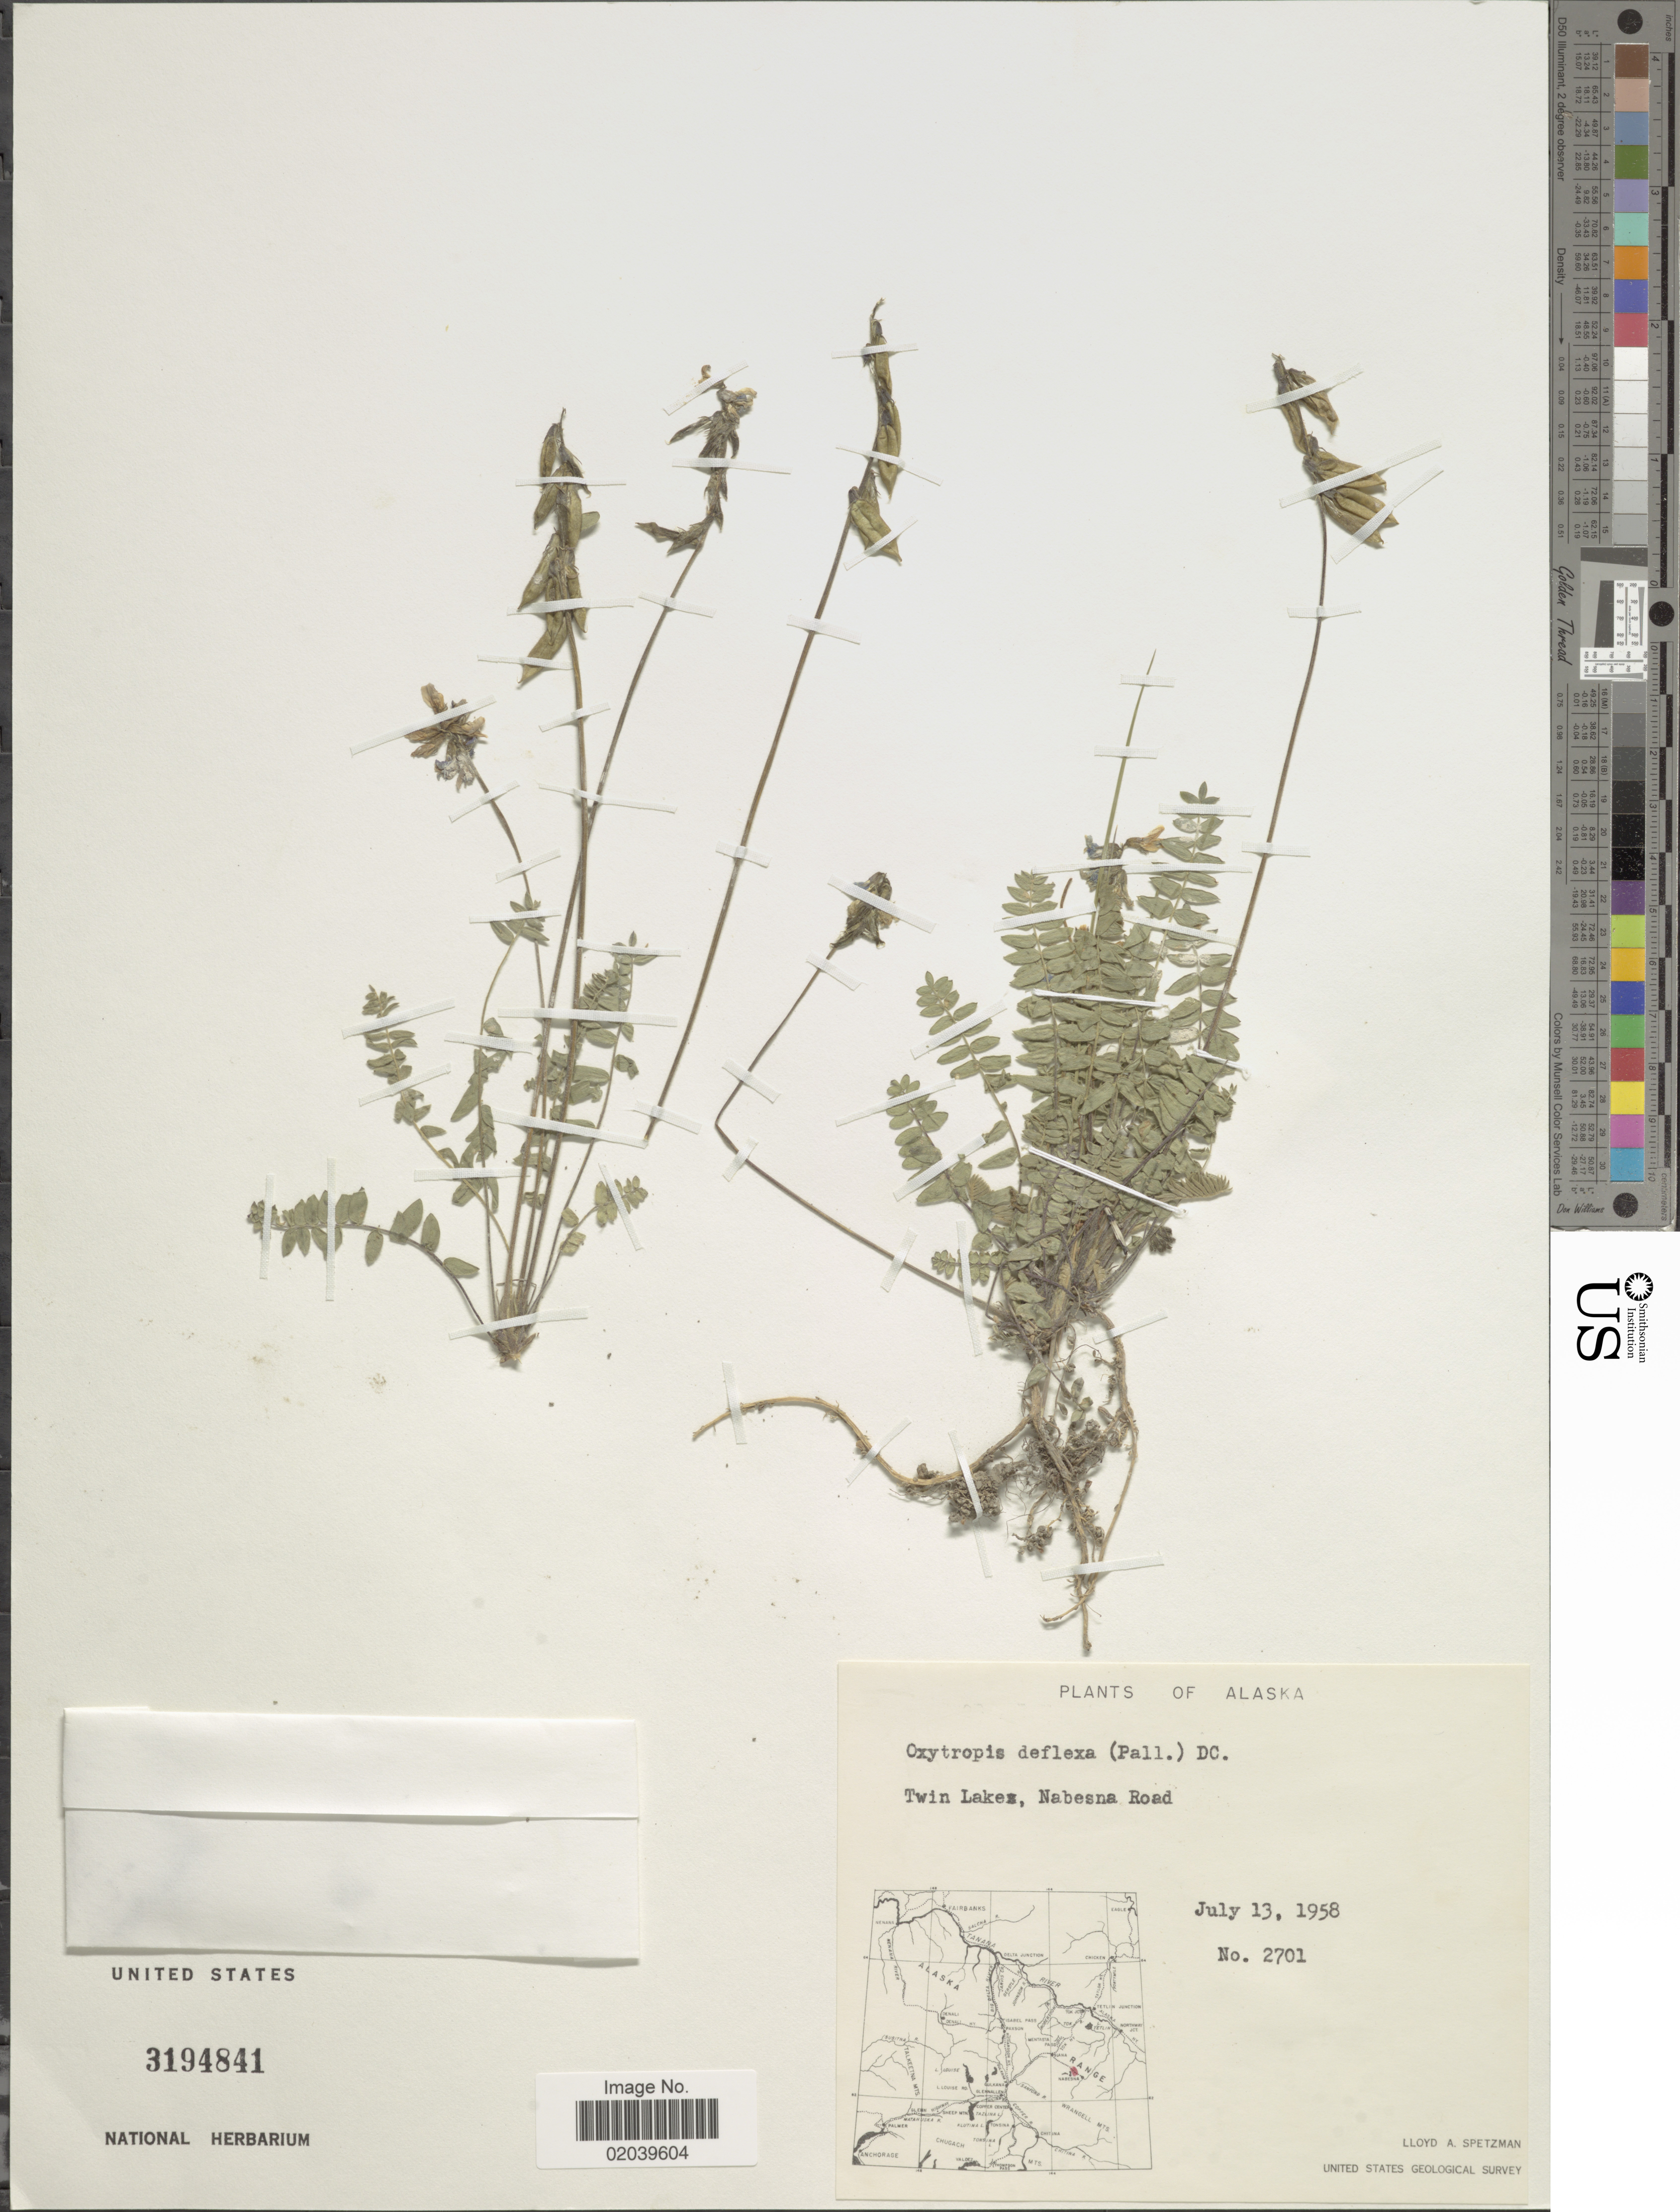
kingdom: Plantae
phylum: Tracheophyta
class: Magnoliopsida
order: Fabales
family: Fabaceae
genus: Oxytropis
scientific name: Oxytropis deflexa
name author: (Pall.) DC.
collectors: L. Spetzman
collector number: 2701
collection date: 1958-07-13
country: United States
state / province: Alaska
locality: Twin Lakes, Nabesna Road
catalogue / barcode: US 3194841